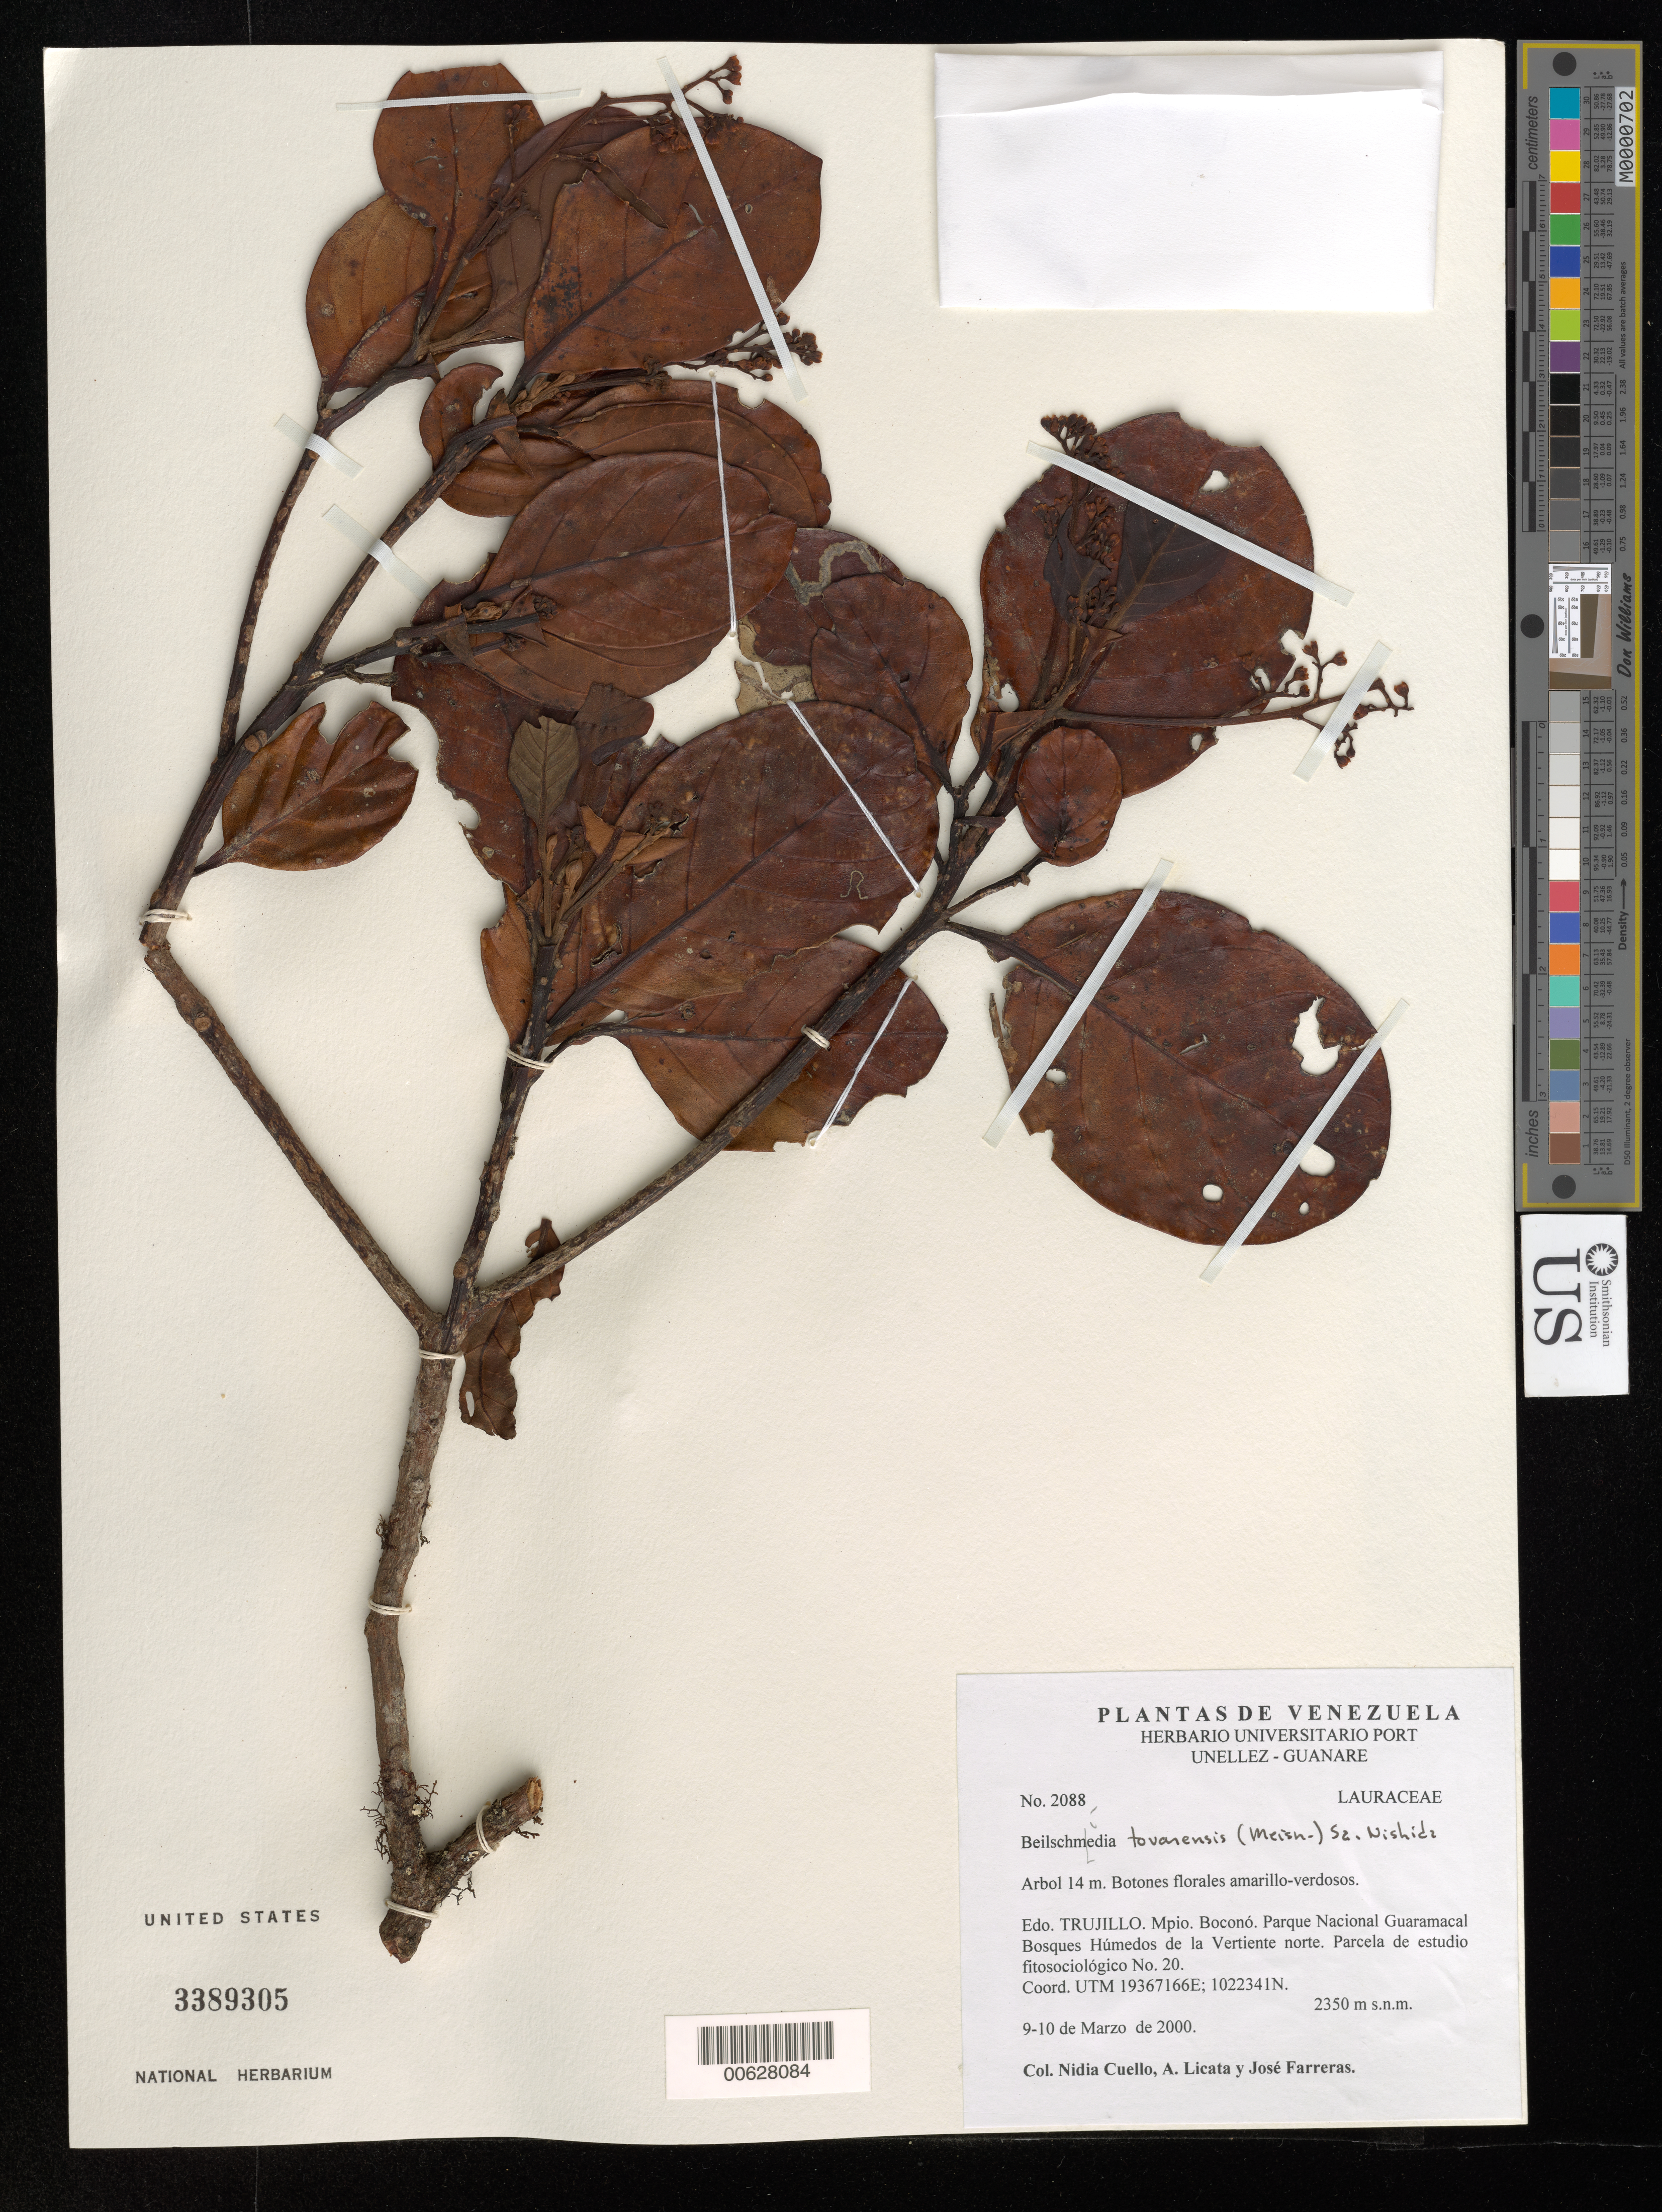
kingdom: Plantae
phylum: Tracheophyta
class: Magnoliopsida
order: Laurales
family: Lauraceae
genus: Beilschmiedia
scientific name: Beilschmiedia tovarensis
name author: (Meisn.) Sa. Nishida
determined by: Dorr, L. J., (BOT), Smithsonian Institution - National Museum of Natural History (UNITED STATES)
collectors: N. L. Cuello, A. Licata & J. Farreras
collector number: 2088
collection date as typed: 09 Mar 2000 to 10 Mar 2000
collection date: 2000-03-09/2000-03-10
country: Venezuela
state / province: Trujillo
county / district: Boconó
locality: Parque Nacional Guaramacal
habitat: Bosque Húmedos de la vertiente norte.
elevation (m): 2350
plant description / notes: PORT, US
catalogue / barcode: US 3389305